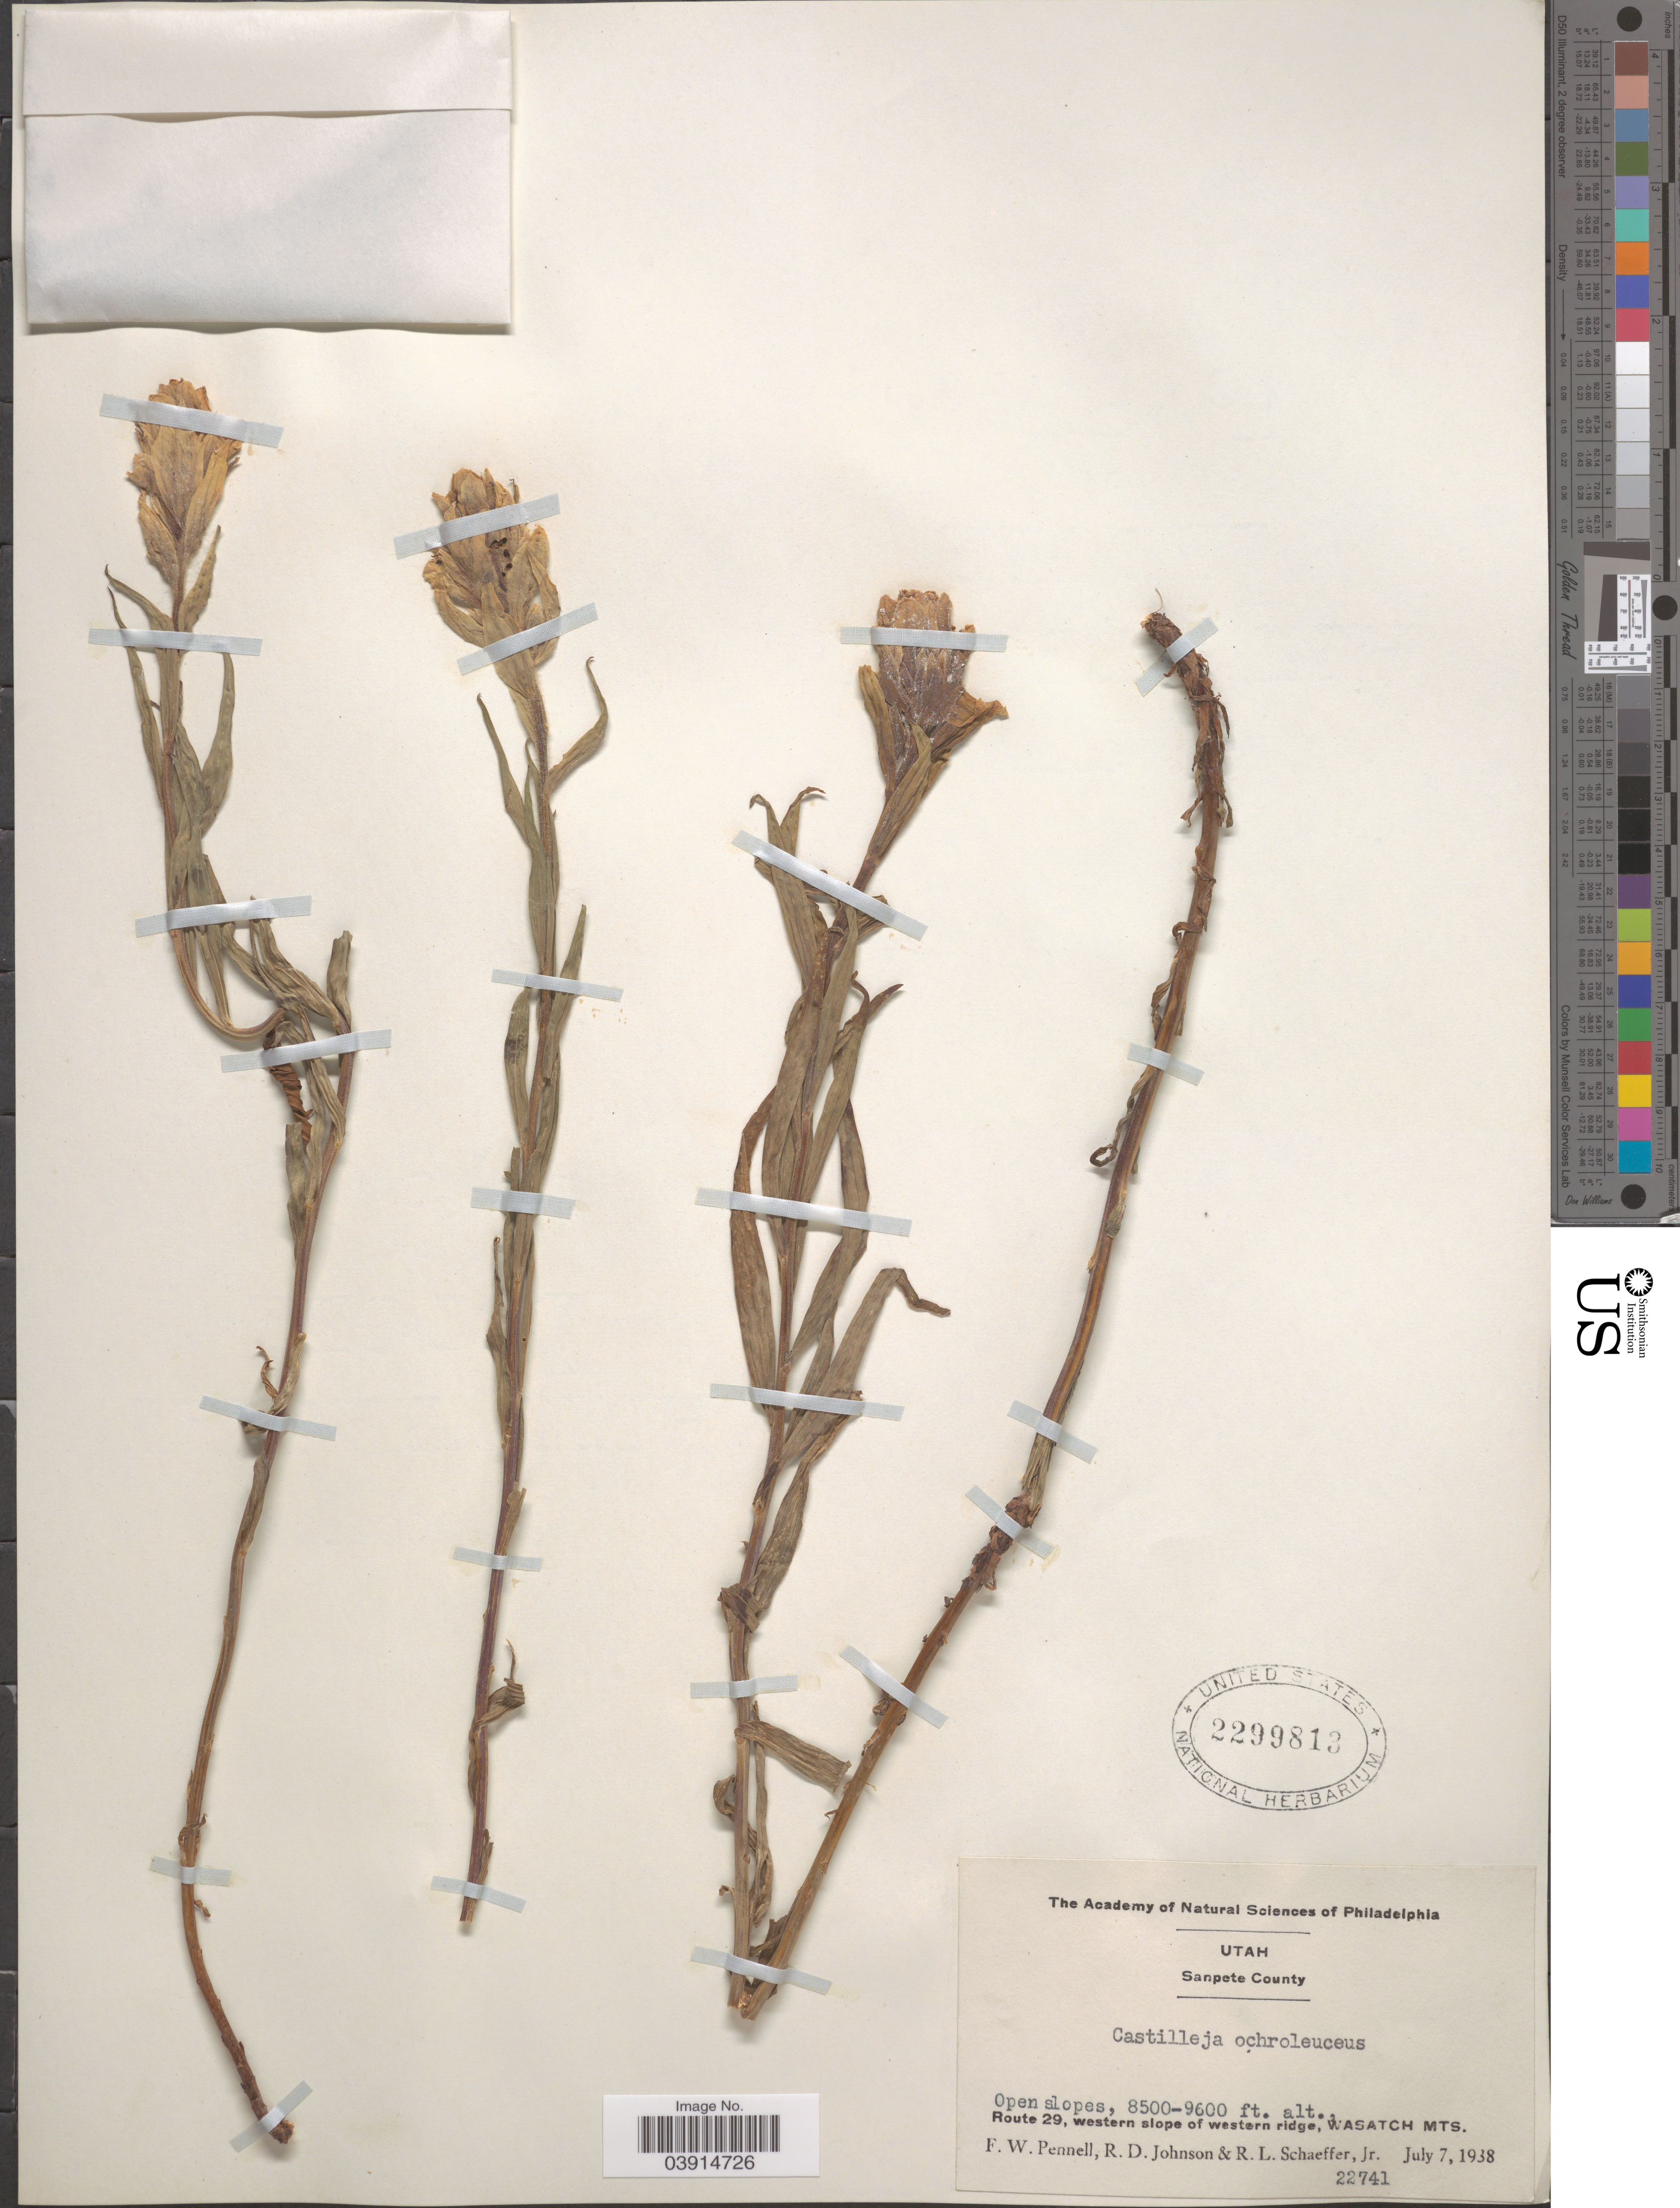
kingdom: Plantae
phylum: Tracheophyta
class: Magnoliopsida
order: Lamiales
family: Orobanchaceae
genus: Castilleja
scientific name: Castilleja sp.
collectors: F. W. Pennell, R. D. Johnson & R. L. Schaeffer Jr.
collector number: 22741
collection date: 1938-07-07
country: United States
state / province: Utah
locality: Sanpete County. Route 29, summit of western ridge, Wasatch Mts.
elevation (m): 2591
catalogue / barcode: US 2299813